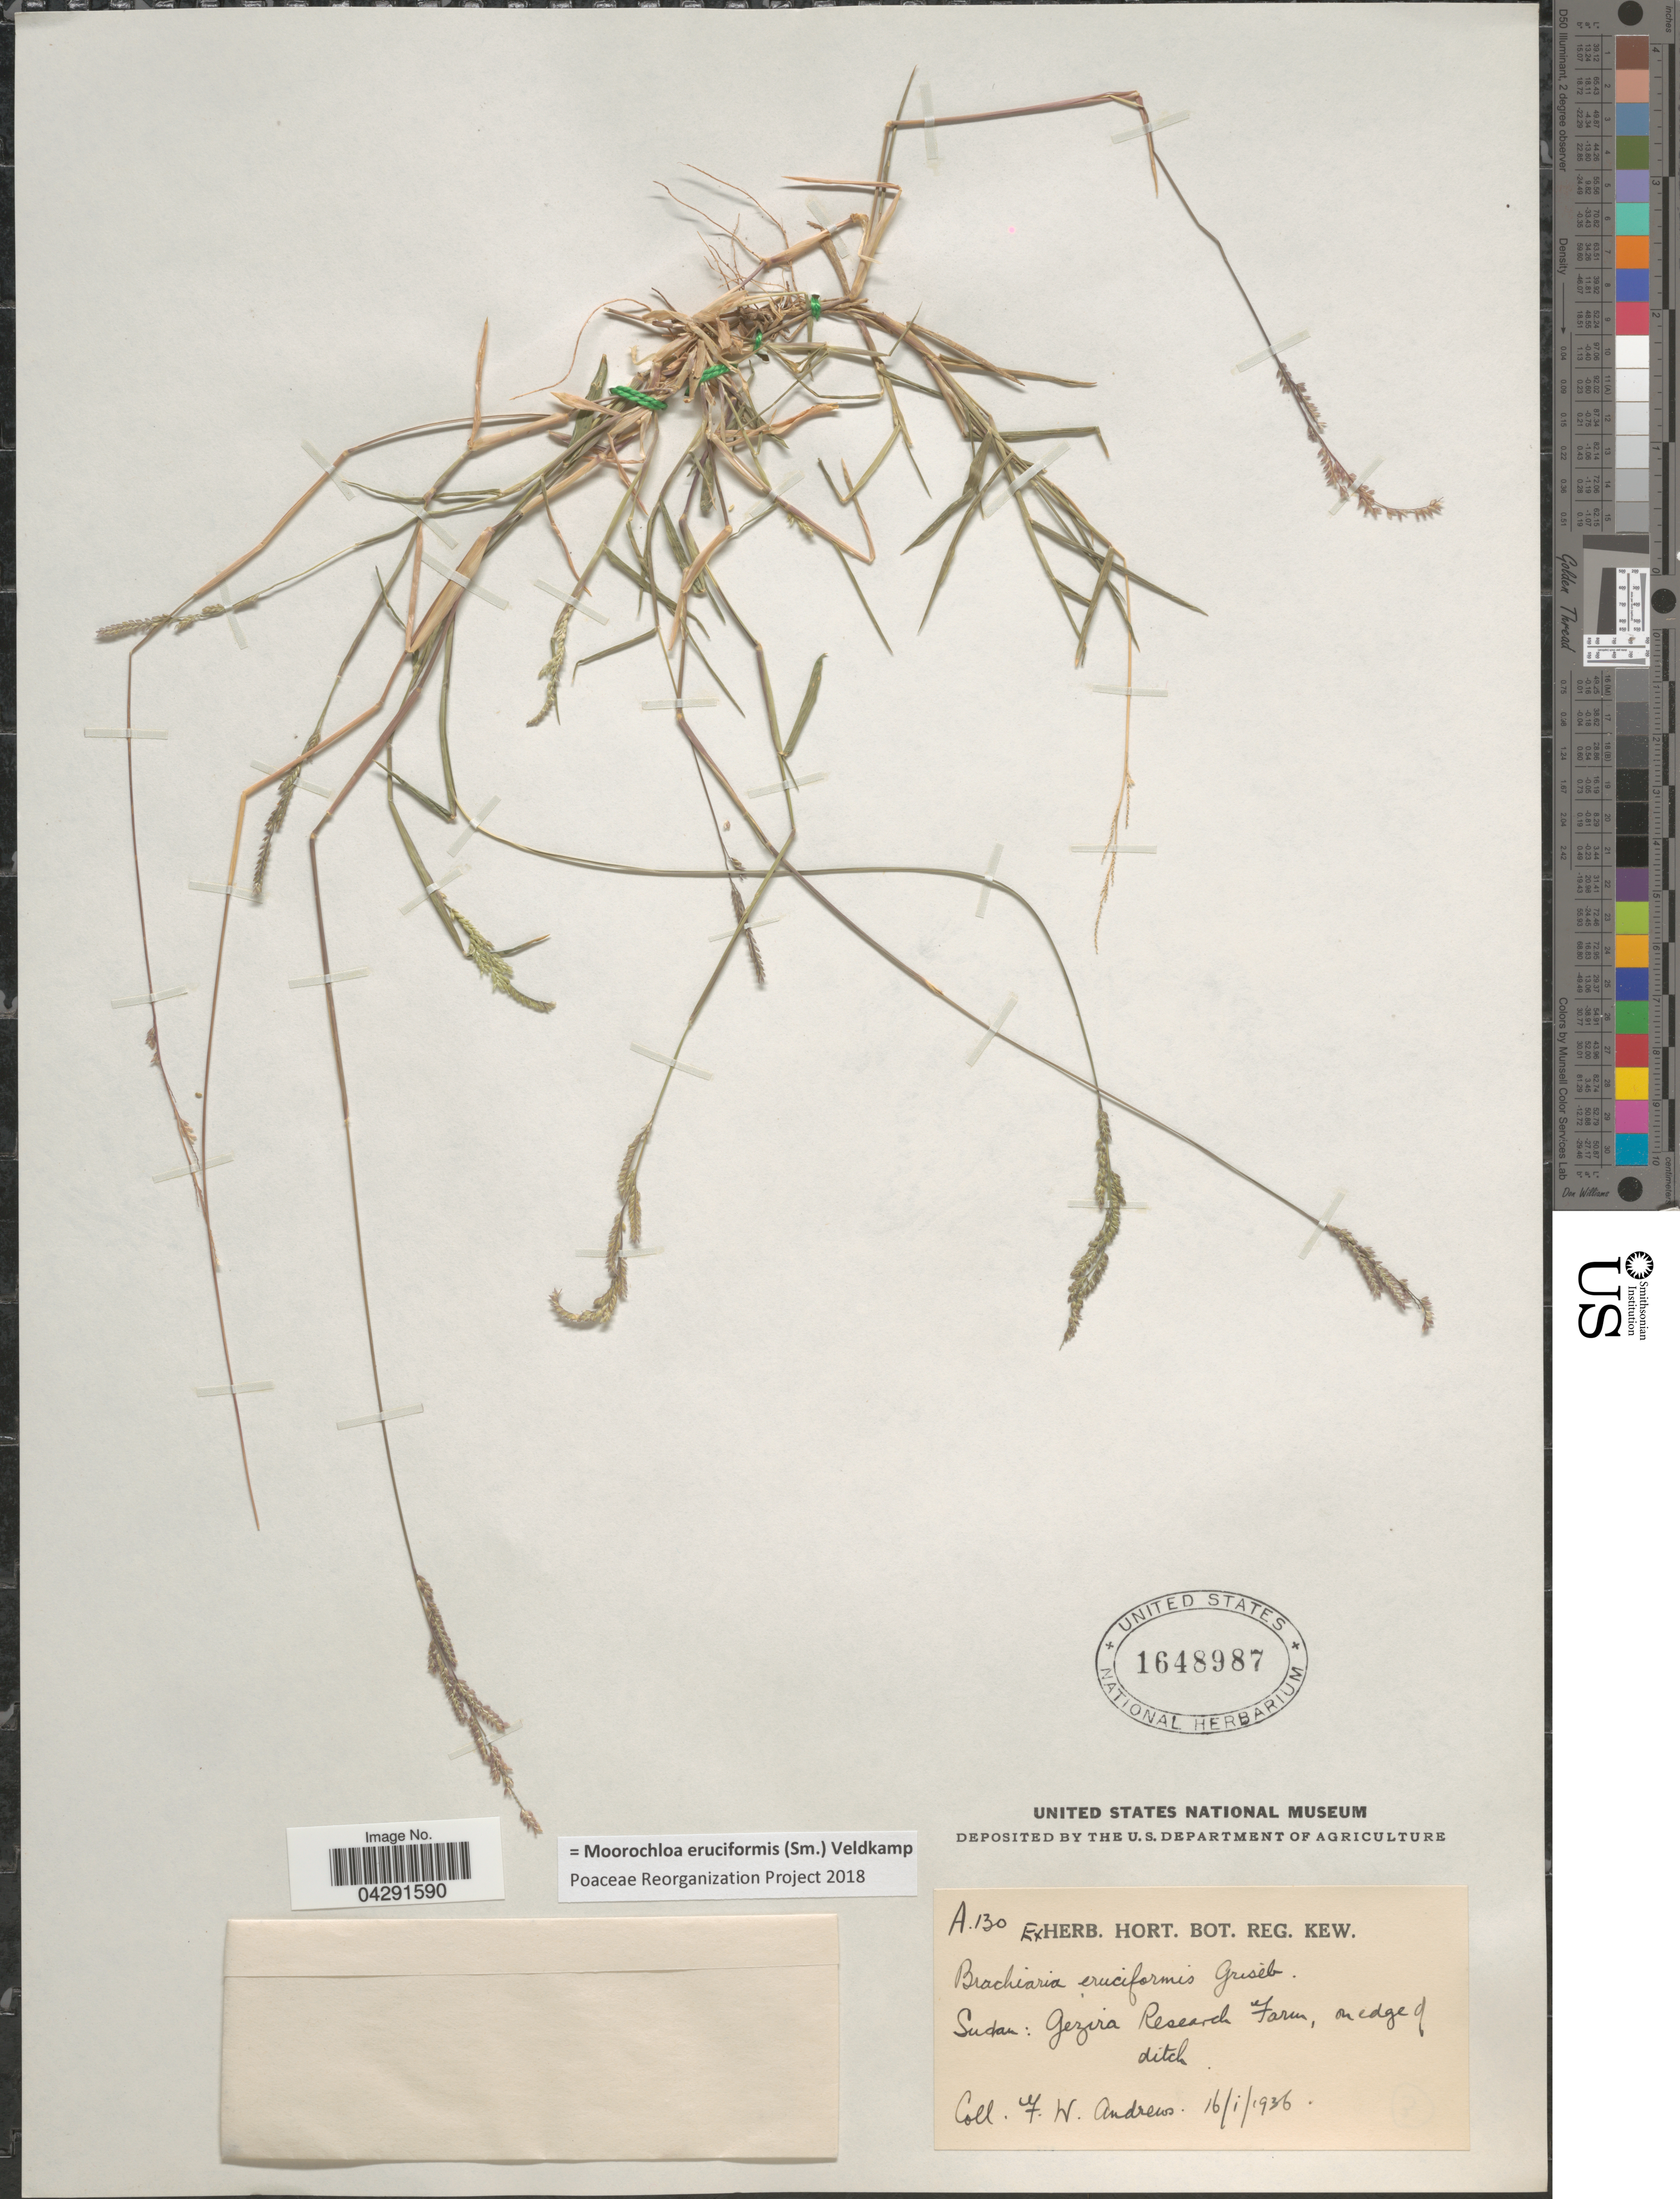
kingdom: Plantae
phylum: Tracheophyta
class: Liliopsida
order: Poales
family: Poaceae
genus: Moorochloa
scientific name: Moorochloa eruciformis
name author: (Sm.) Veldkamp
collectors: F. W. Andrews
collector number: A130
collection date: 1936-01-16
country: Sudan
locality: Gezira Research Farm, on edge of ditch.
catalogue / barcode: US 1648987